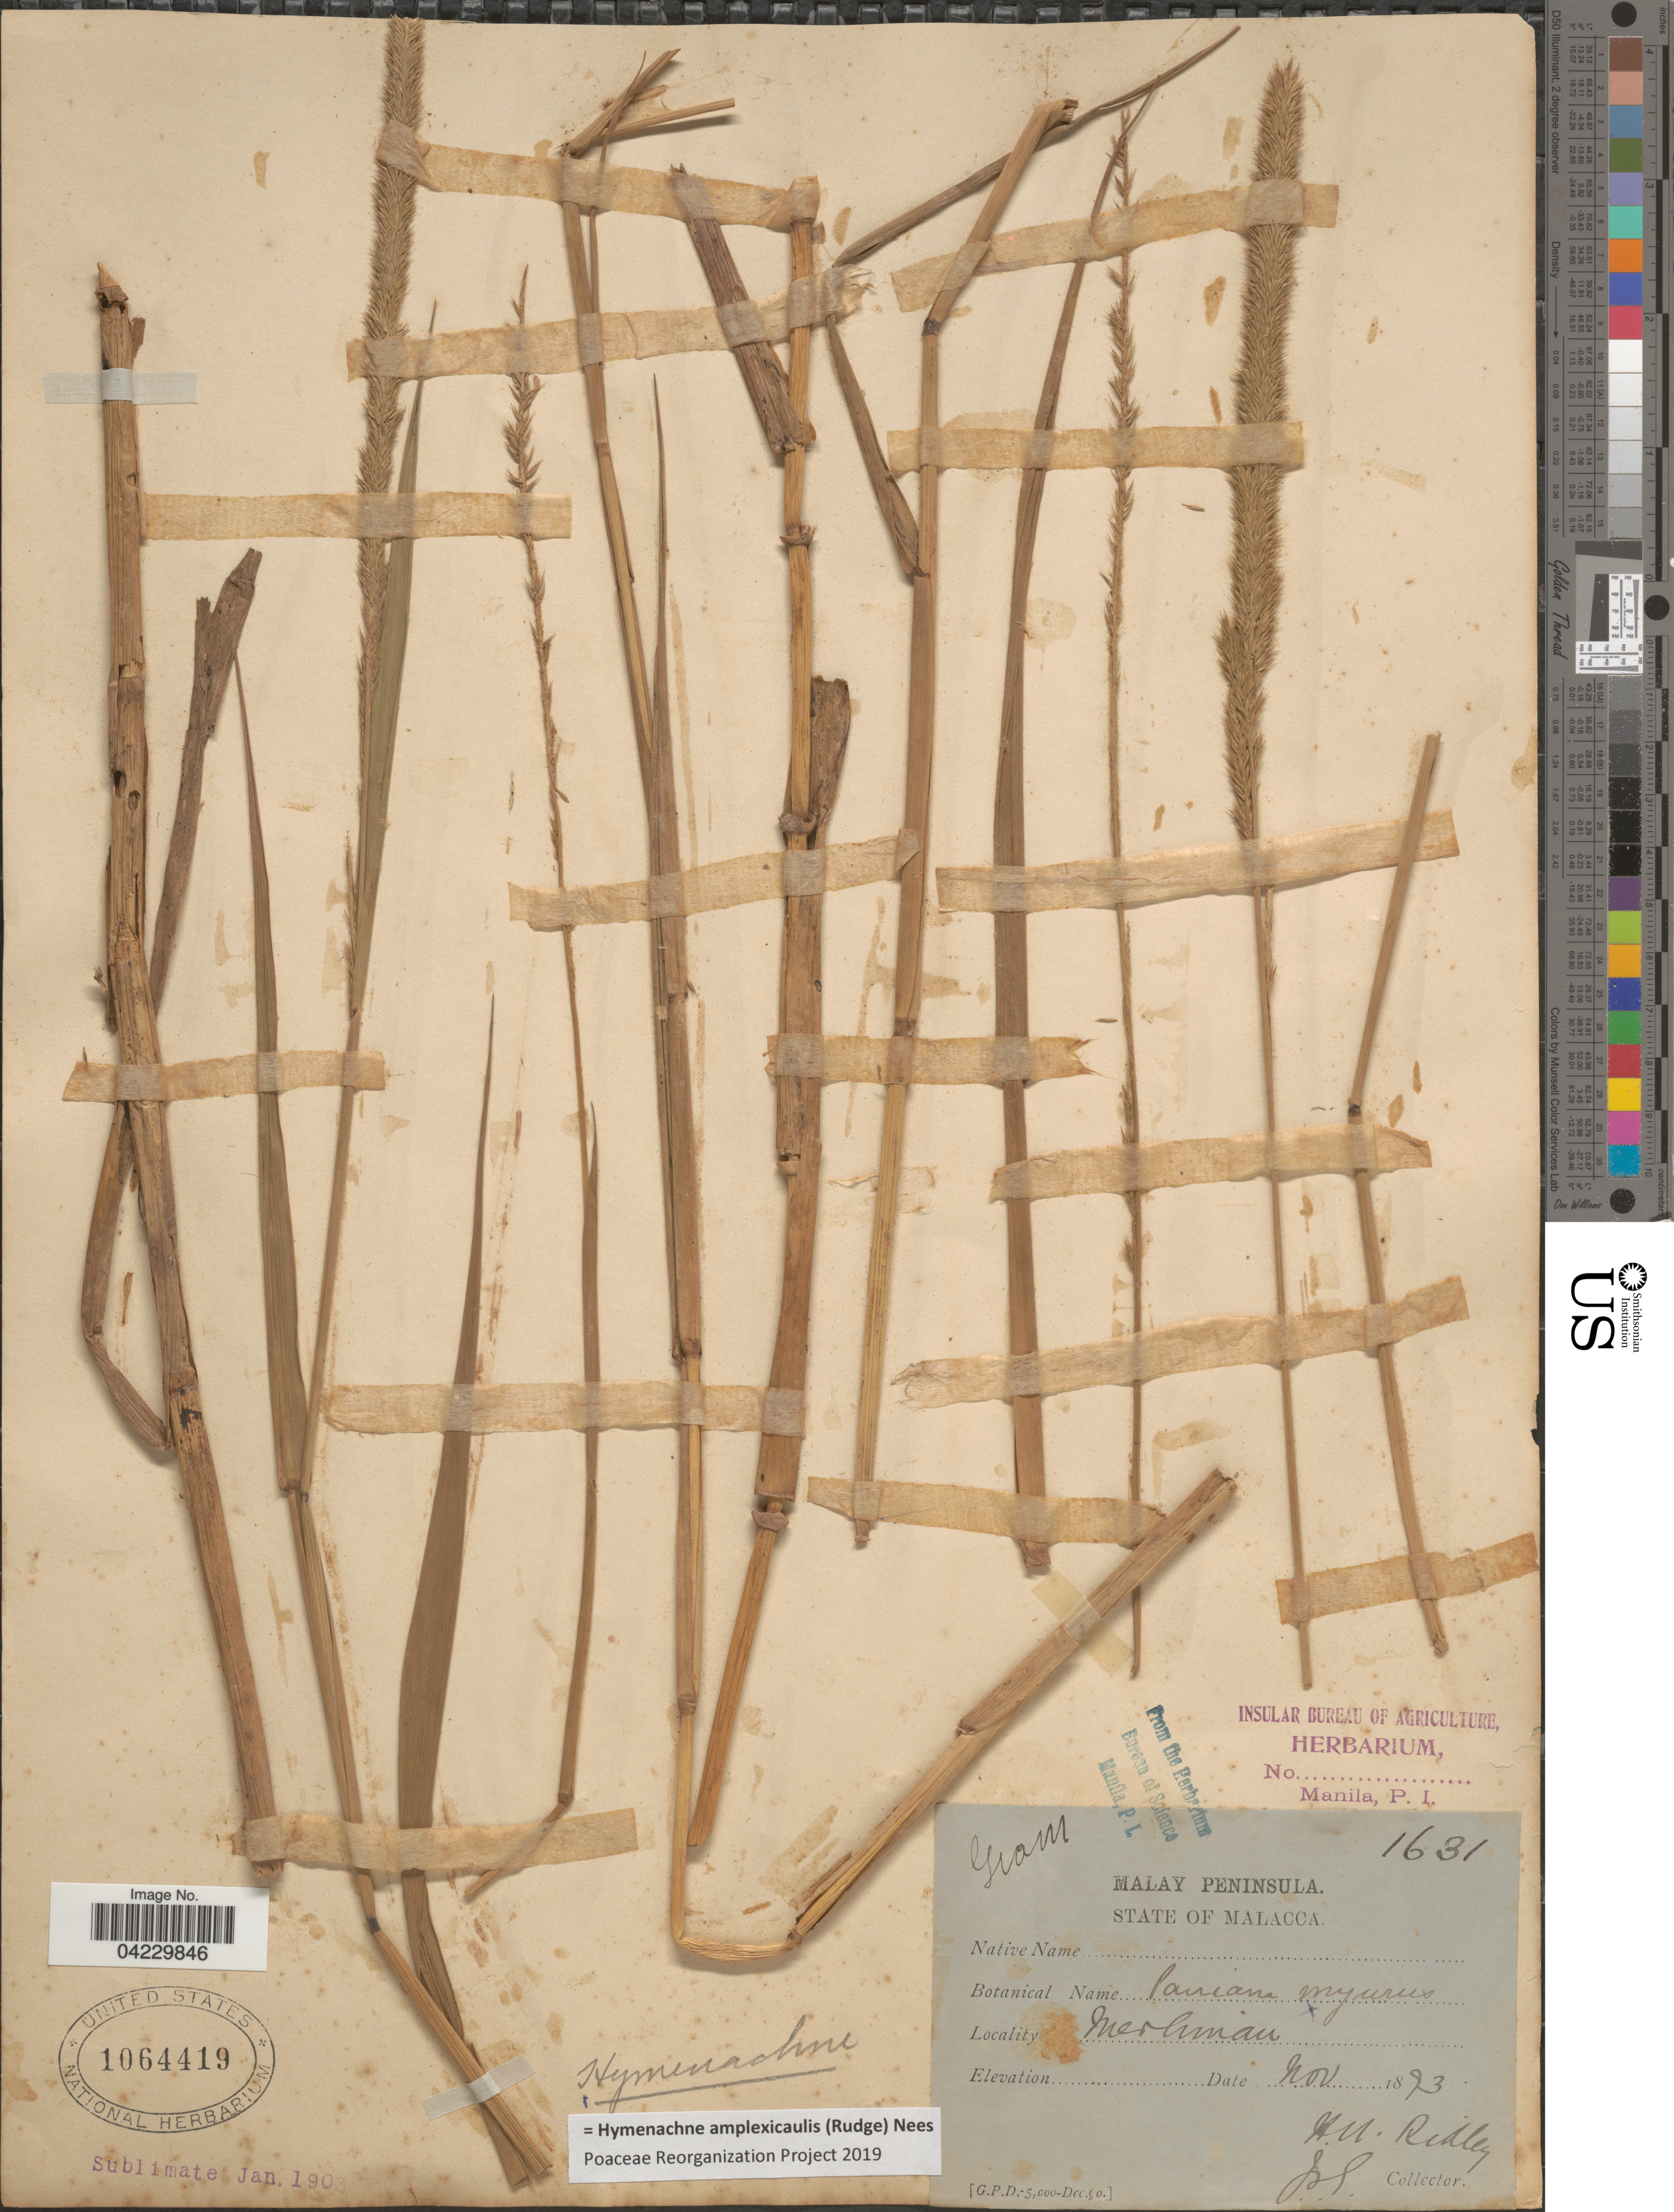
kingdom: Plantae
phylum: Tracheophyta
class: Liliopsida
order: Poales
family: Poaceae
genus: Hymenachne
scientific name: Hymenachne amplexicaulis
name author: (Rudge) Nees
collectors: H. N. Ridley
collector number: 1631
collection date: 1893-11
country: Malaysia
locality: Malay Peninsula. State of Malacca. Merliman.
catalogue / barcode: US 1064419